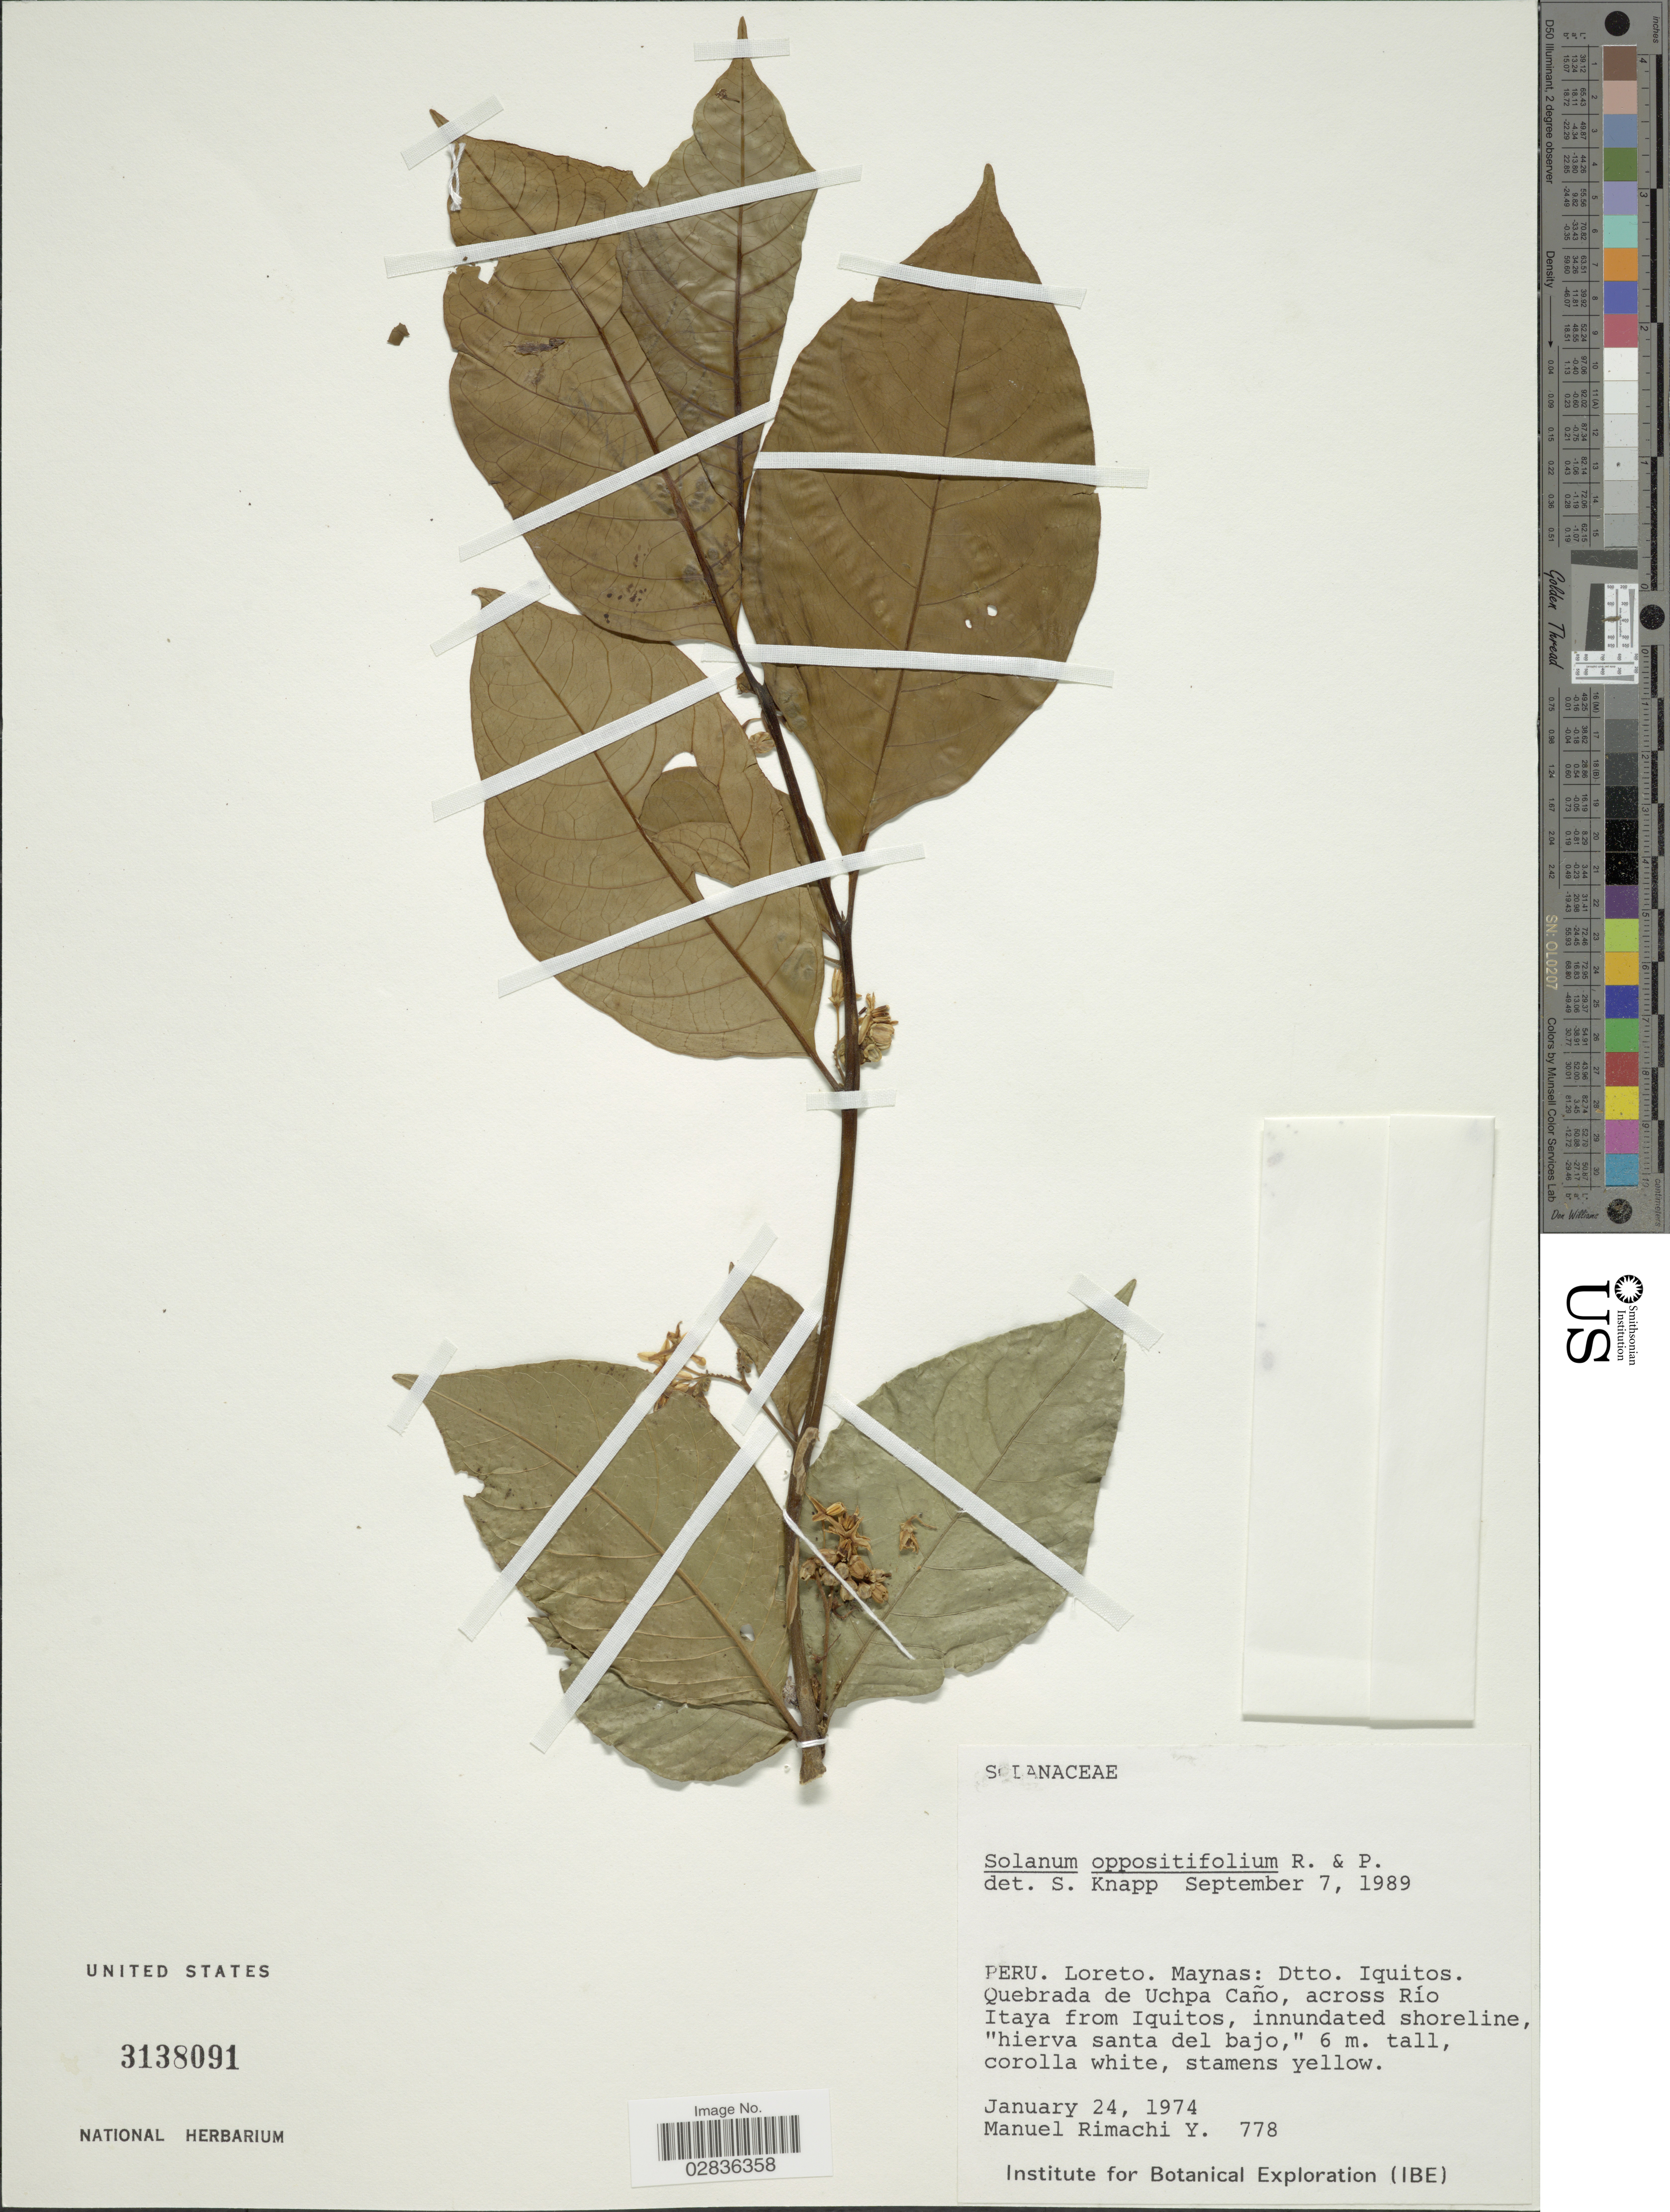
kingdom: Plantae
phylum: Tracheophyta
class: Magnoliopsida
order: Solanales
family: Solanaceae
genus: Solanum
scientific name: Solanum oppositifolium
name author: Ruiz & Pav.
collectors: M. Rimachi Y.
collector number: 778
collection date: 1974-01-24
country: Peru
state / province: Loreto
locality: Loreto. Maynas: Dtto. Iquitos. Quebrada de Uchpa Caño, across Río Itaya from Iquitos.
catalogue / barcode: US 3138091